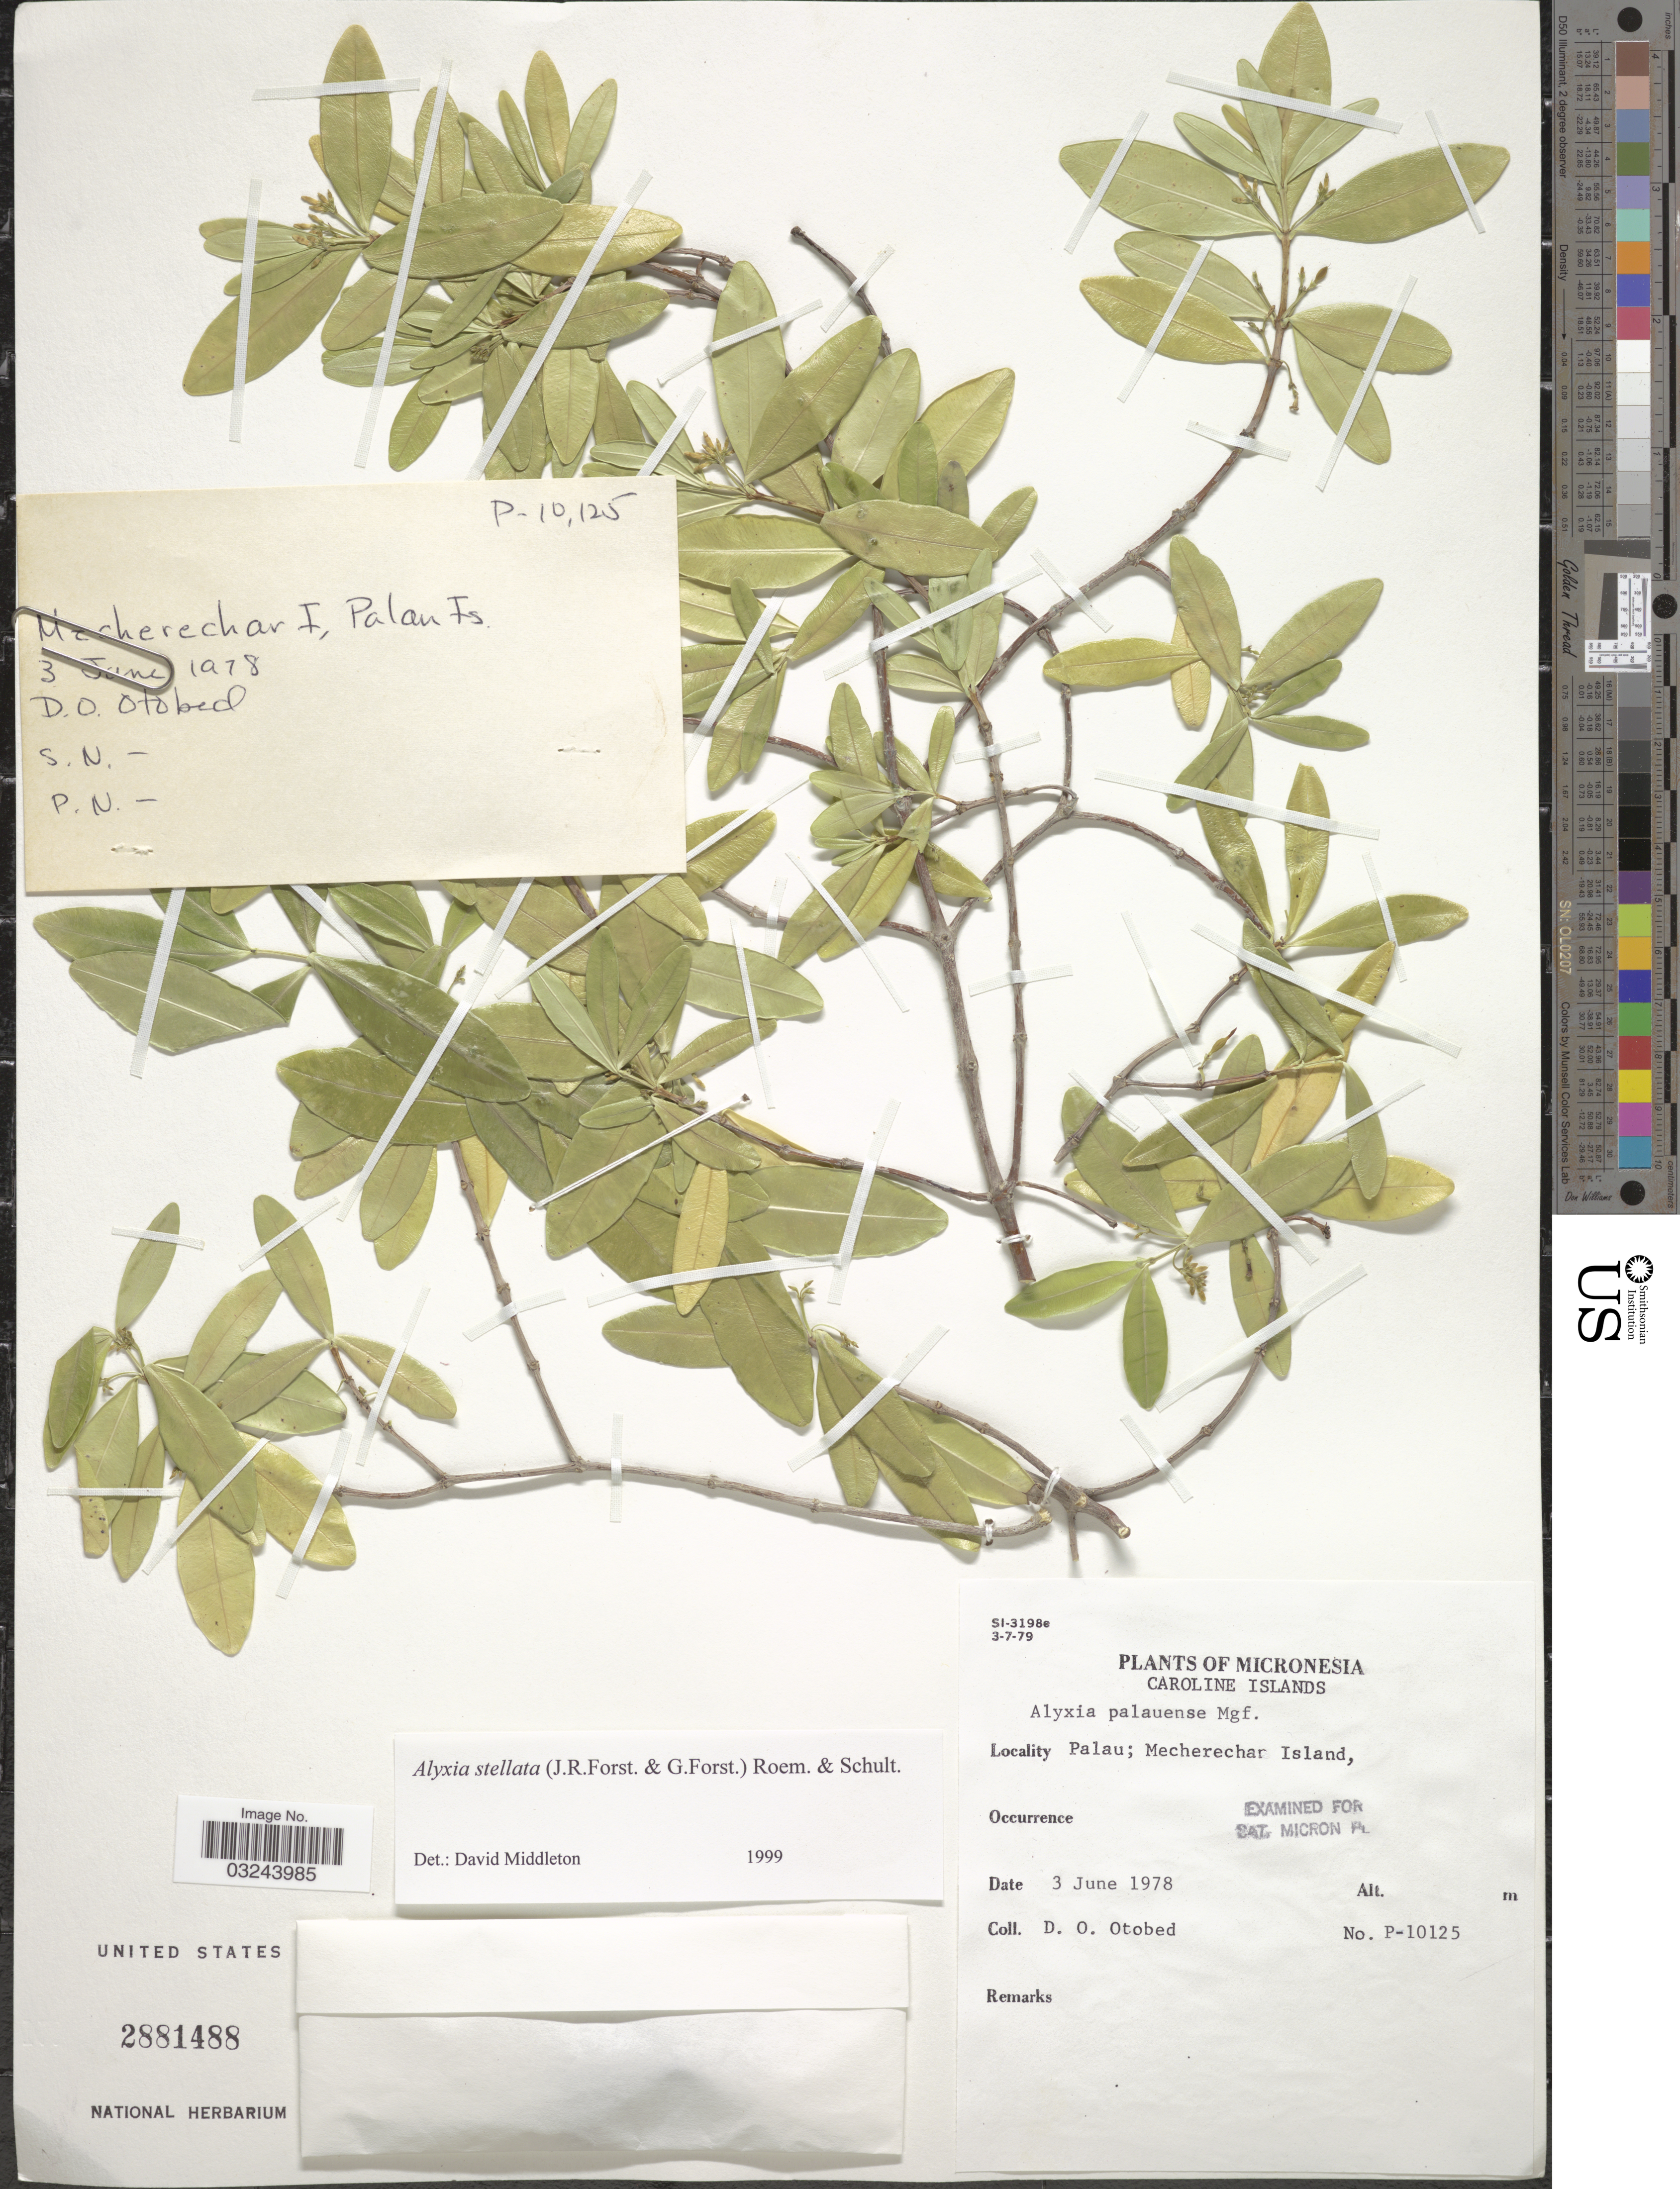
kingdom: Plantae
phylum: Tracheophyta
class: Magnoliopsida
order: Gentianales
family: Apocynaceae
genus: Alyxia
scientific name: Alyxia stellata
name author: (J.R. Forst. & G. Forst.) Roem. & Schult.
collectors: D. O. Otobed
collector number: P-10125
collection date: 1978-06-03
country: Palau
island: Mecherchar [Eil Malk]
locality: Micronesia. Caroline Islands. Palau; Mecherechar Island.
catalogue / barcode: US 2881488